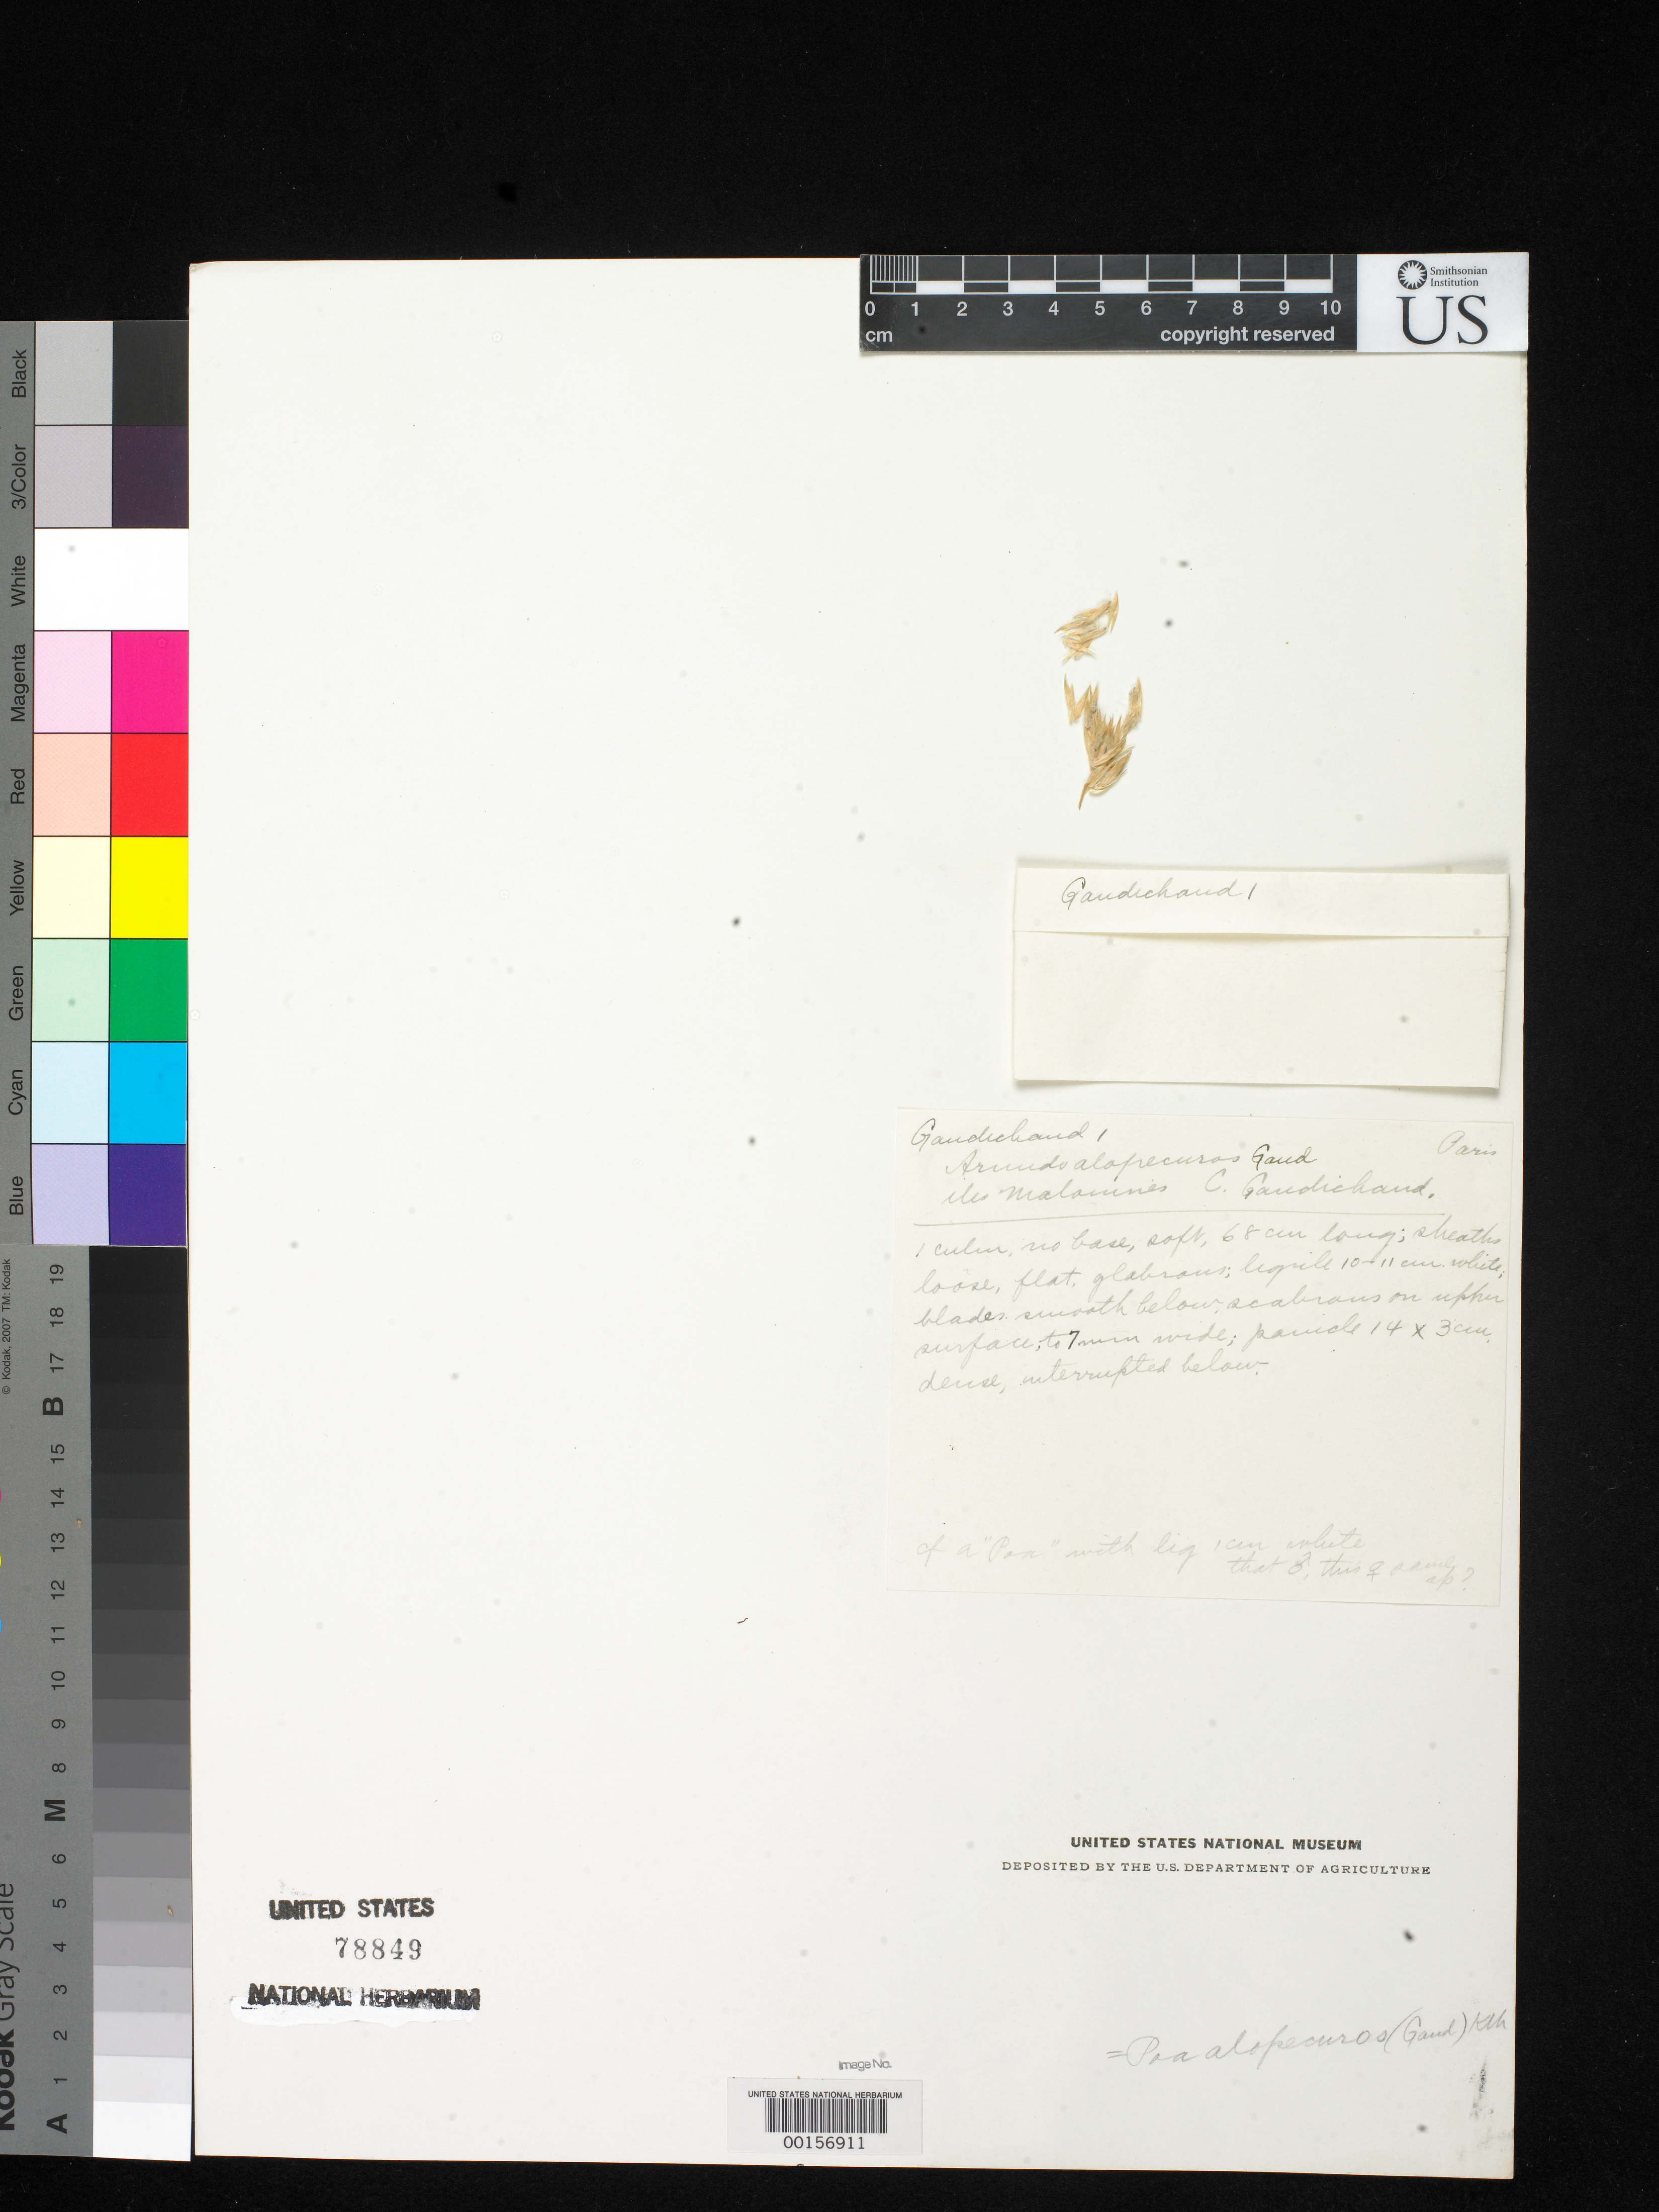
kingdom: Plantae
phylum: Tracheophyta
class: Liliopsida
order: Poales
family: Poaceae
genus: Arundo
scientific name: Arundo alopecuros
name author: Gaudich. ex Mirbel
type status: Type Fragment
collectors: C. Gaudichaud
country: Falkland Islands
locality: Malouines.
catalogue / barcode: US 78849